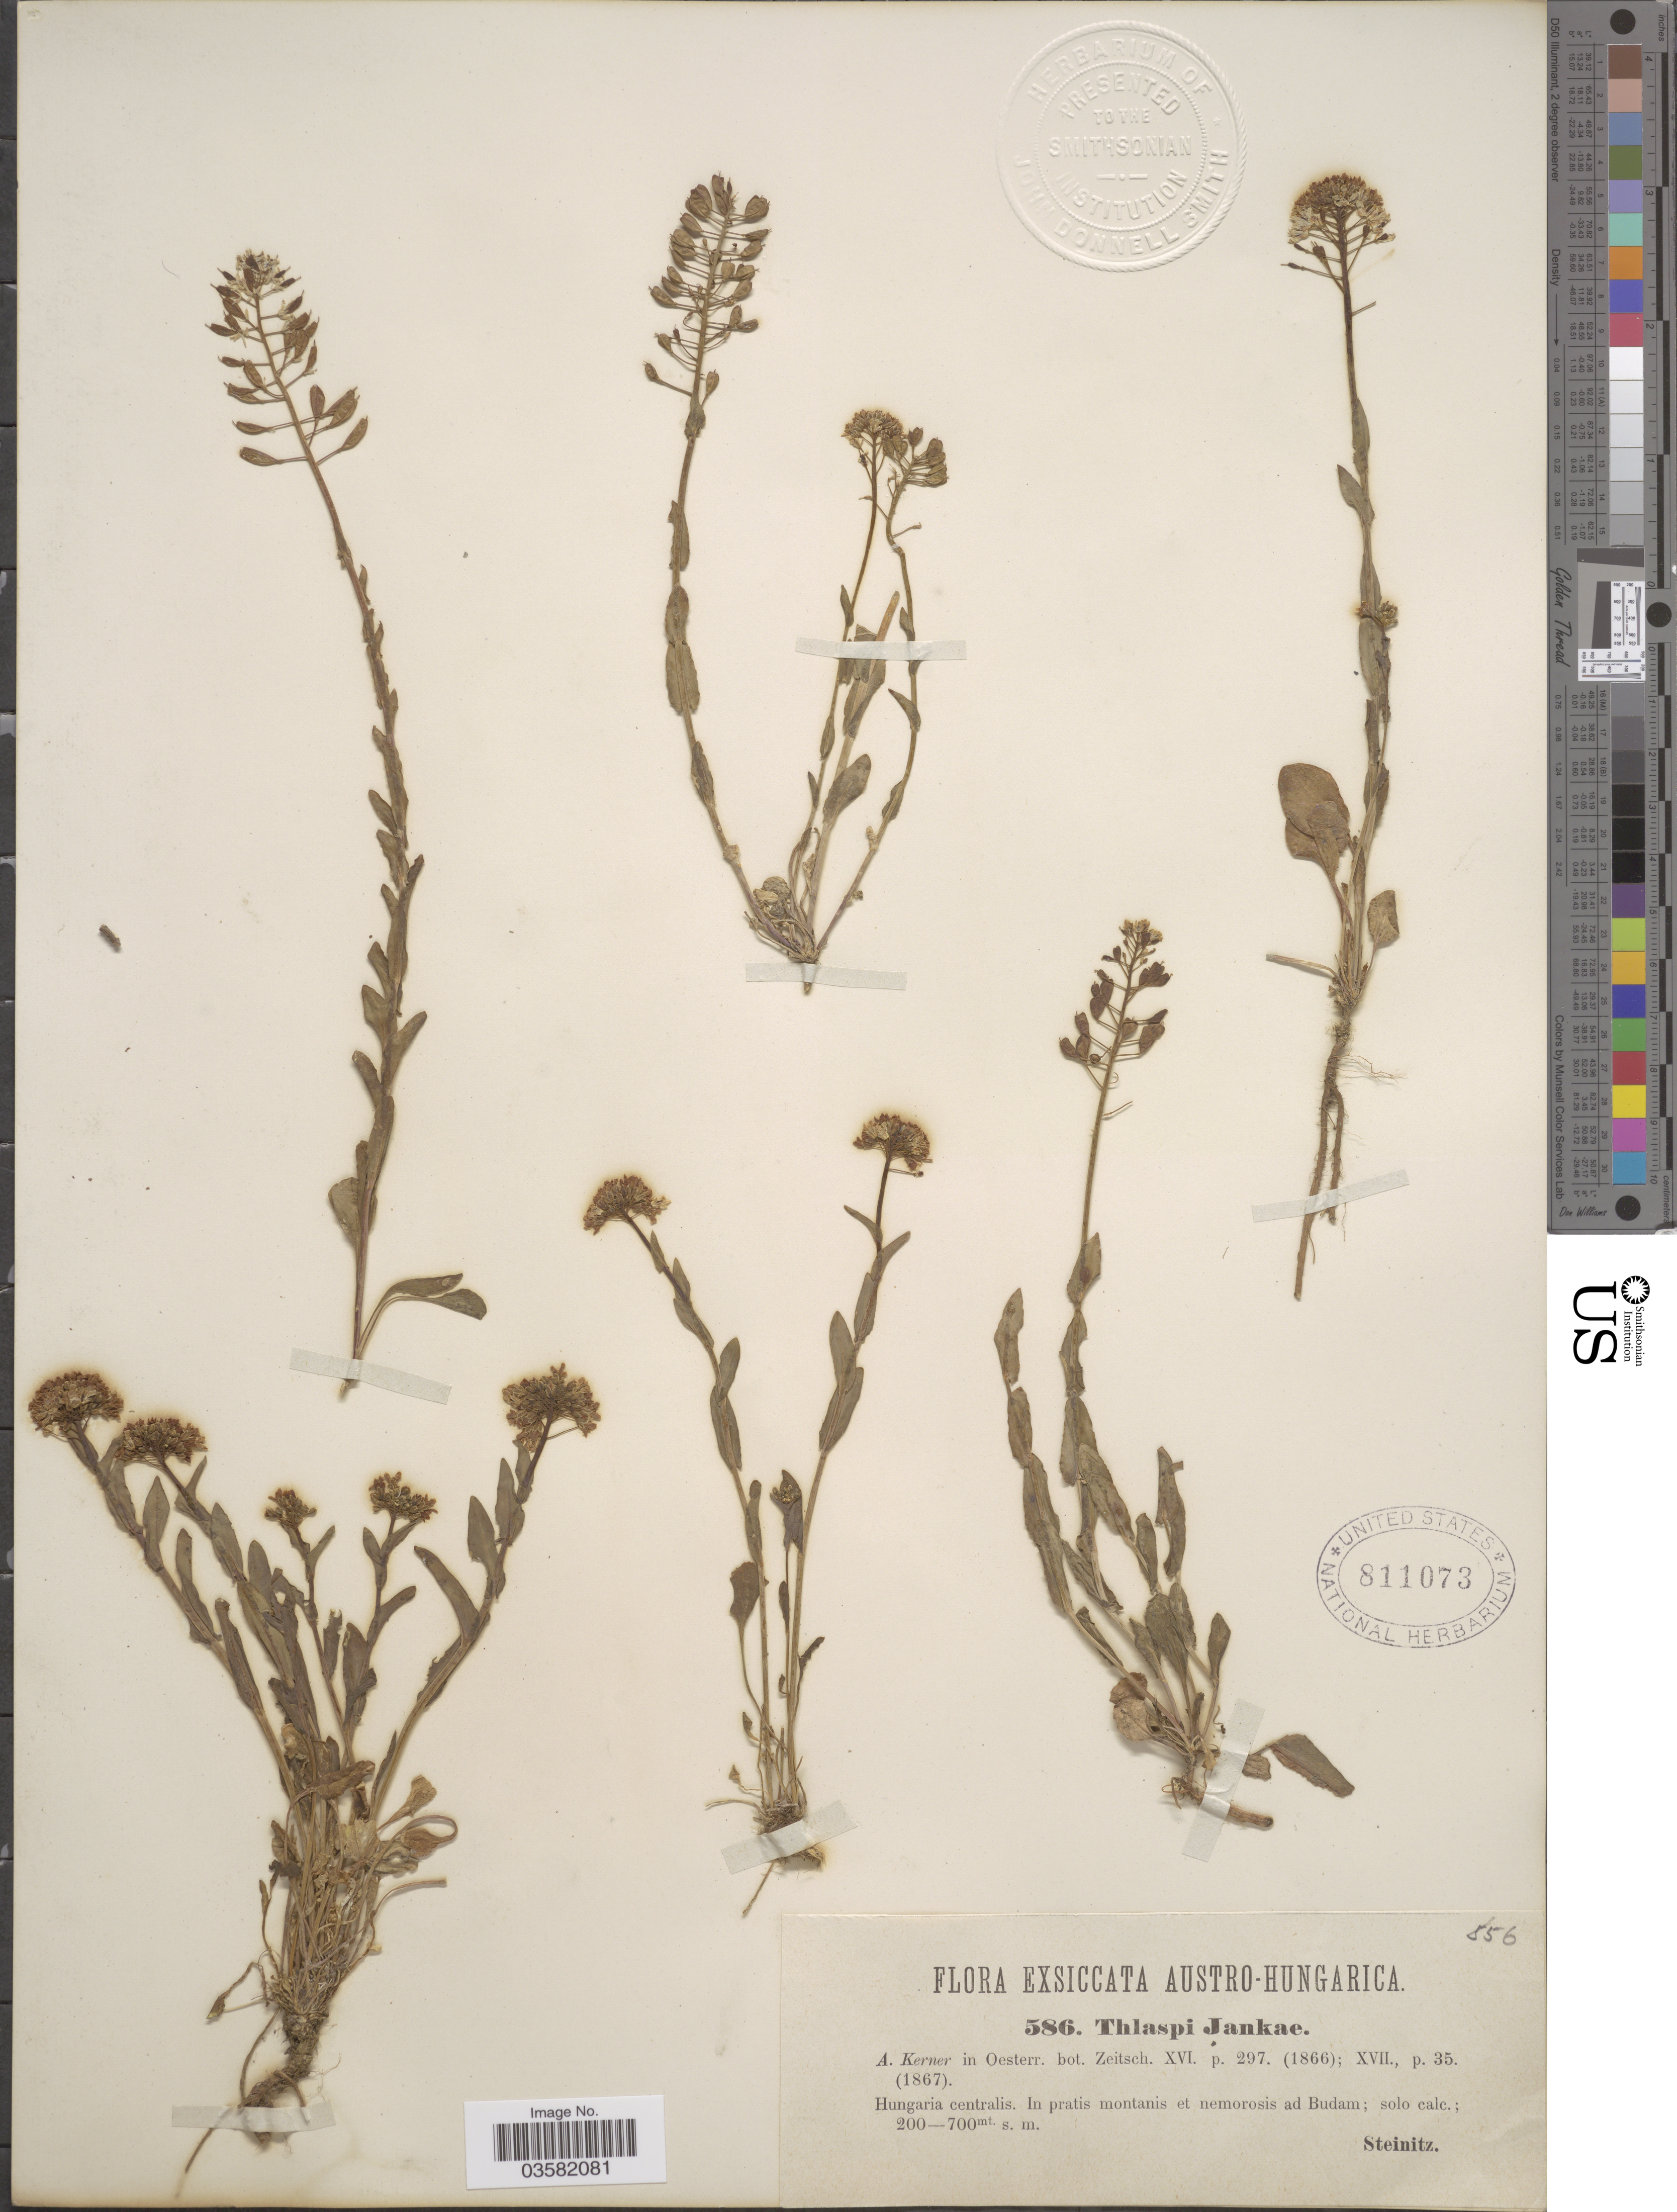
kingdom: Plantae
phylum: Tracheophyta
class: Magnoliopsida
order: Brassicales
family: Brassicaceae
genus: Thlaspi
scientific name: Thlaspi jankae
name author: A. Kern.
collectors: -. Steinitz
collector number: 586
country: Hungary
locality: Austro-Hungarica. Hungaria centralis. In pratis montanis et nemorosis ad Budam.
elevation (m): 200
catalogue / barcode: US 811073